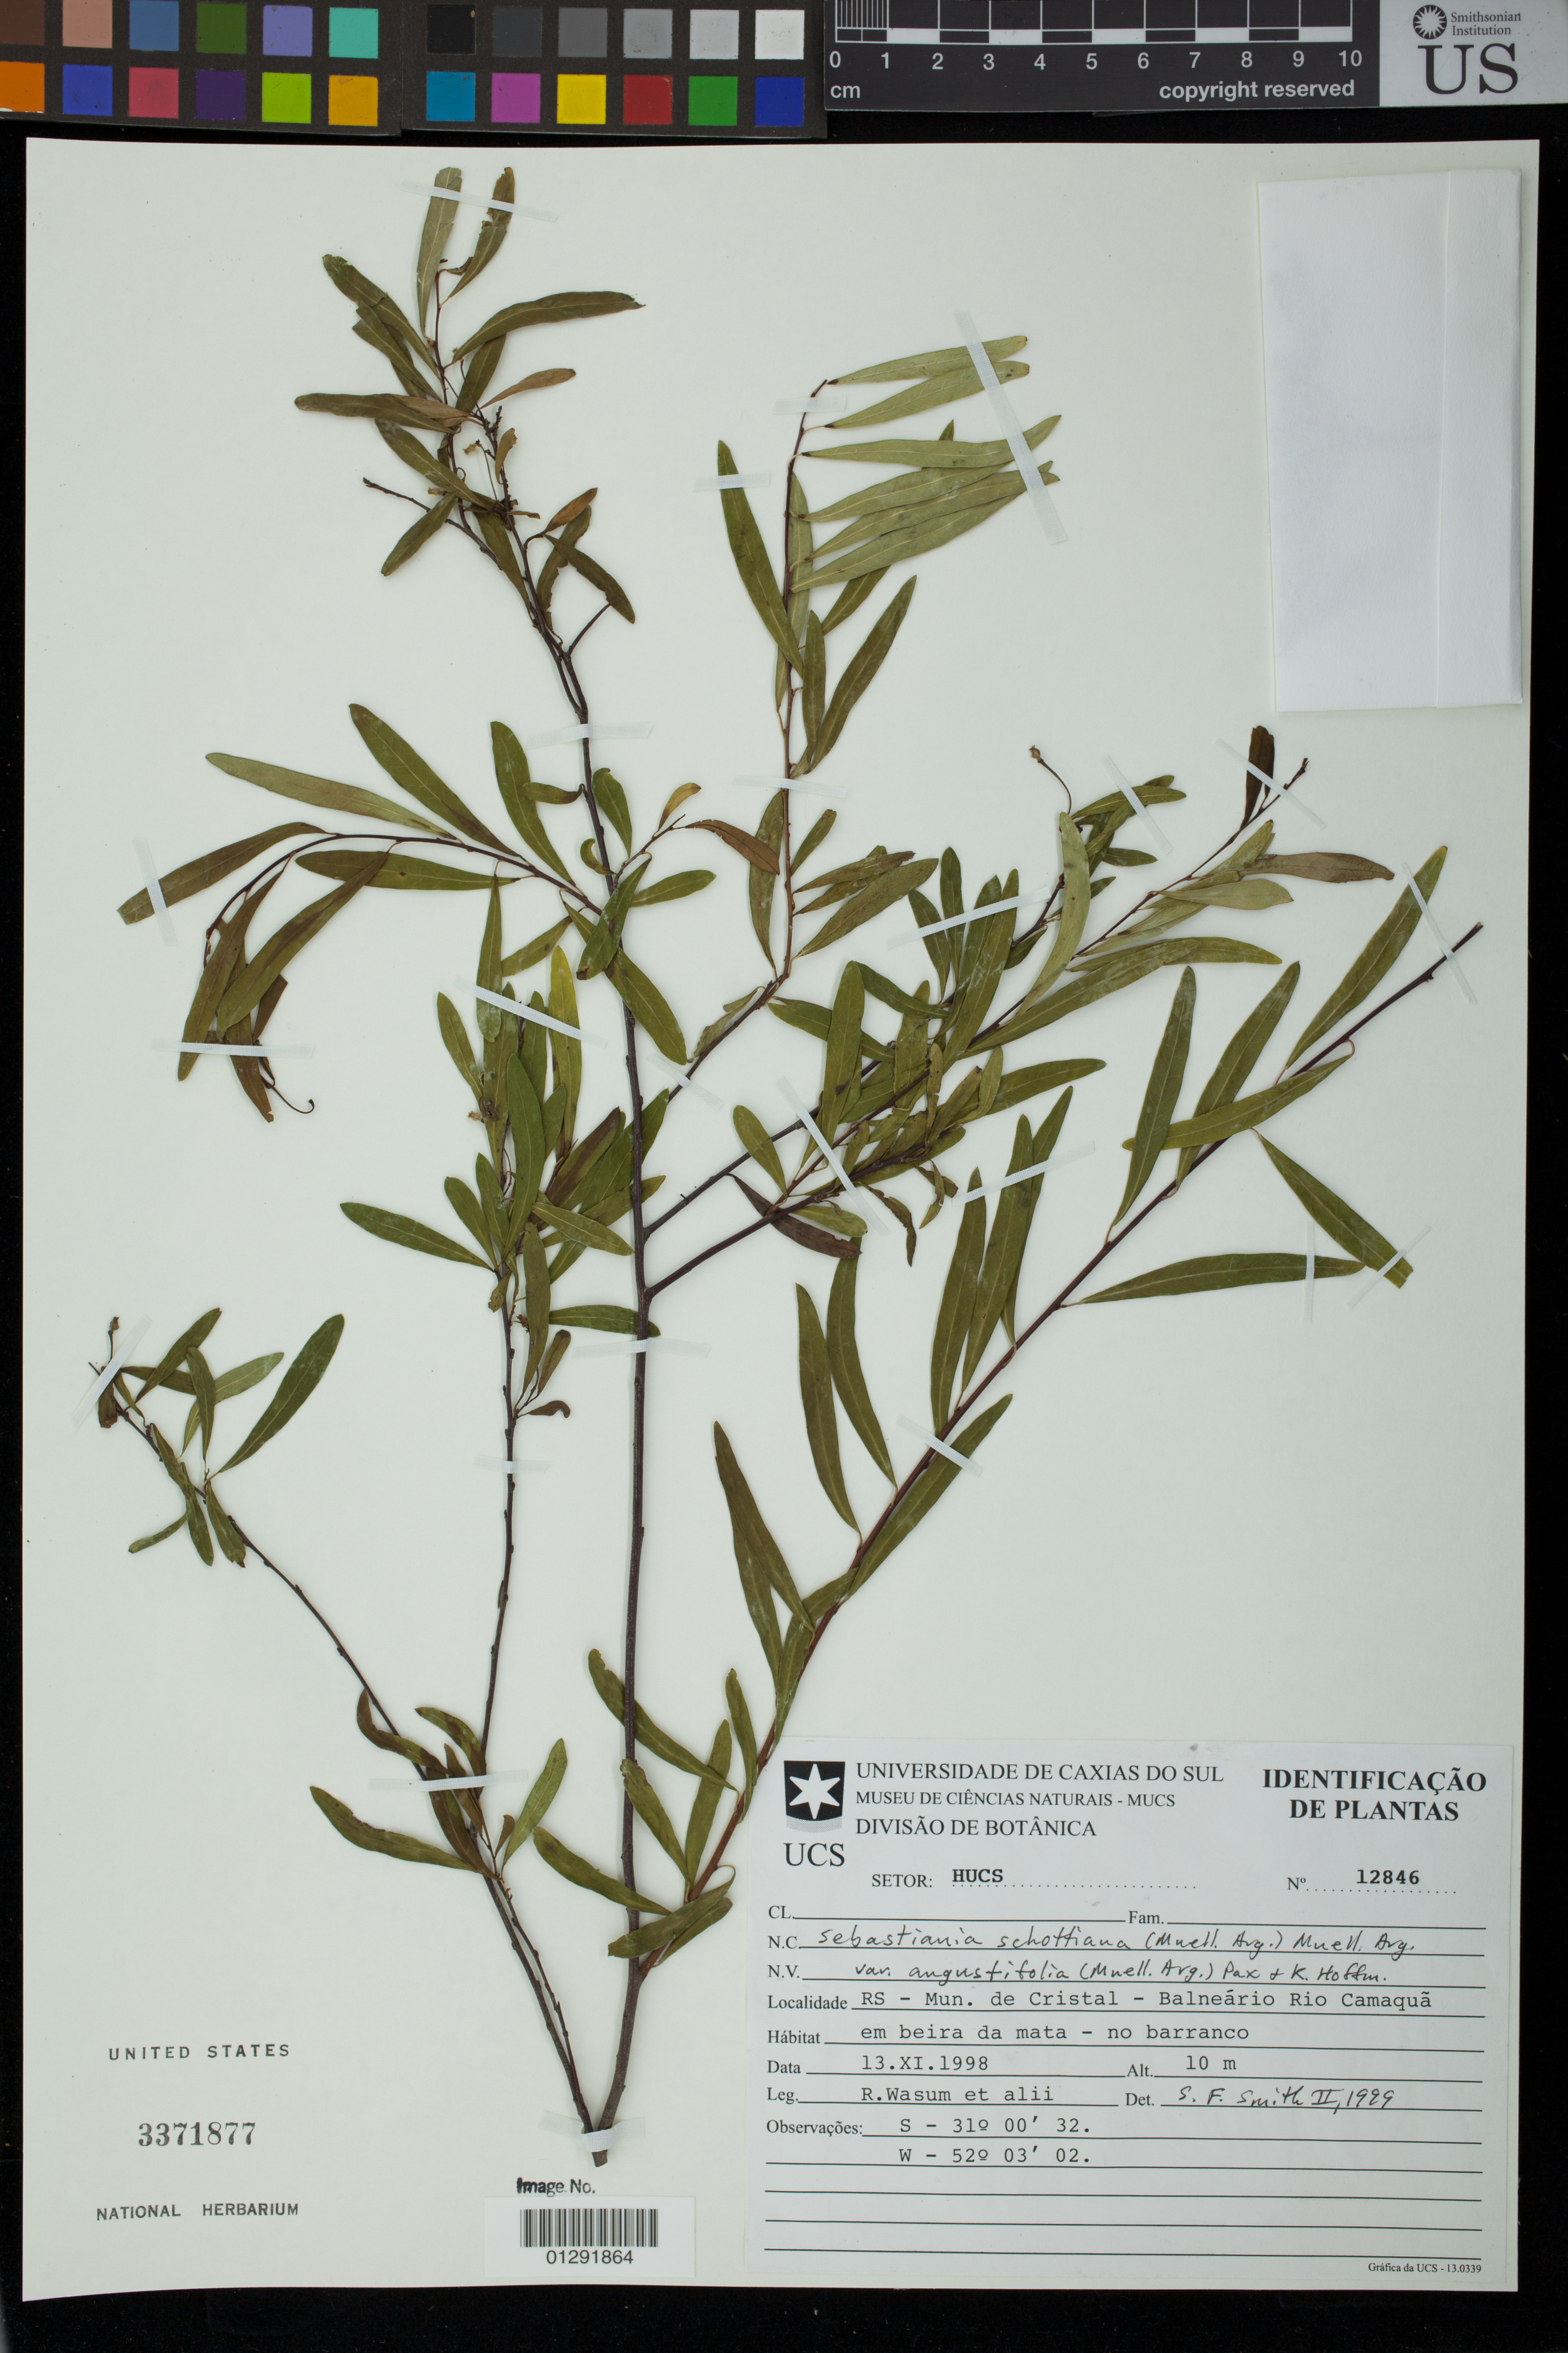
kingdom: Plantae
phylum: Tracheophyta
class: Magnoliopsida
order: Malpighiales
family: Euphorbiaceae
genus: Sebastiania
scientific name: Sebastiania schottiana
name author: (Müll. Arg.) Müll. Arg.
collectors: R. Wasum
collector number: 12846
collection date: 1988-11-13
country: Brazil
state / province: Rio Grande do Sul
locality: Mun. de Cristal - Balneario Rio Camaqua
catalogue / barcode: US 3371877